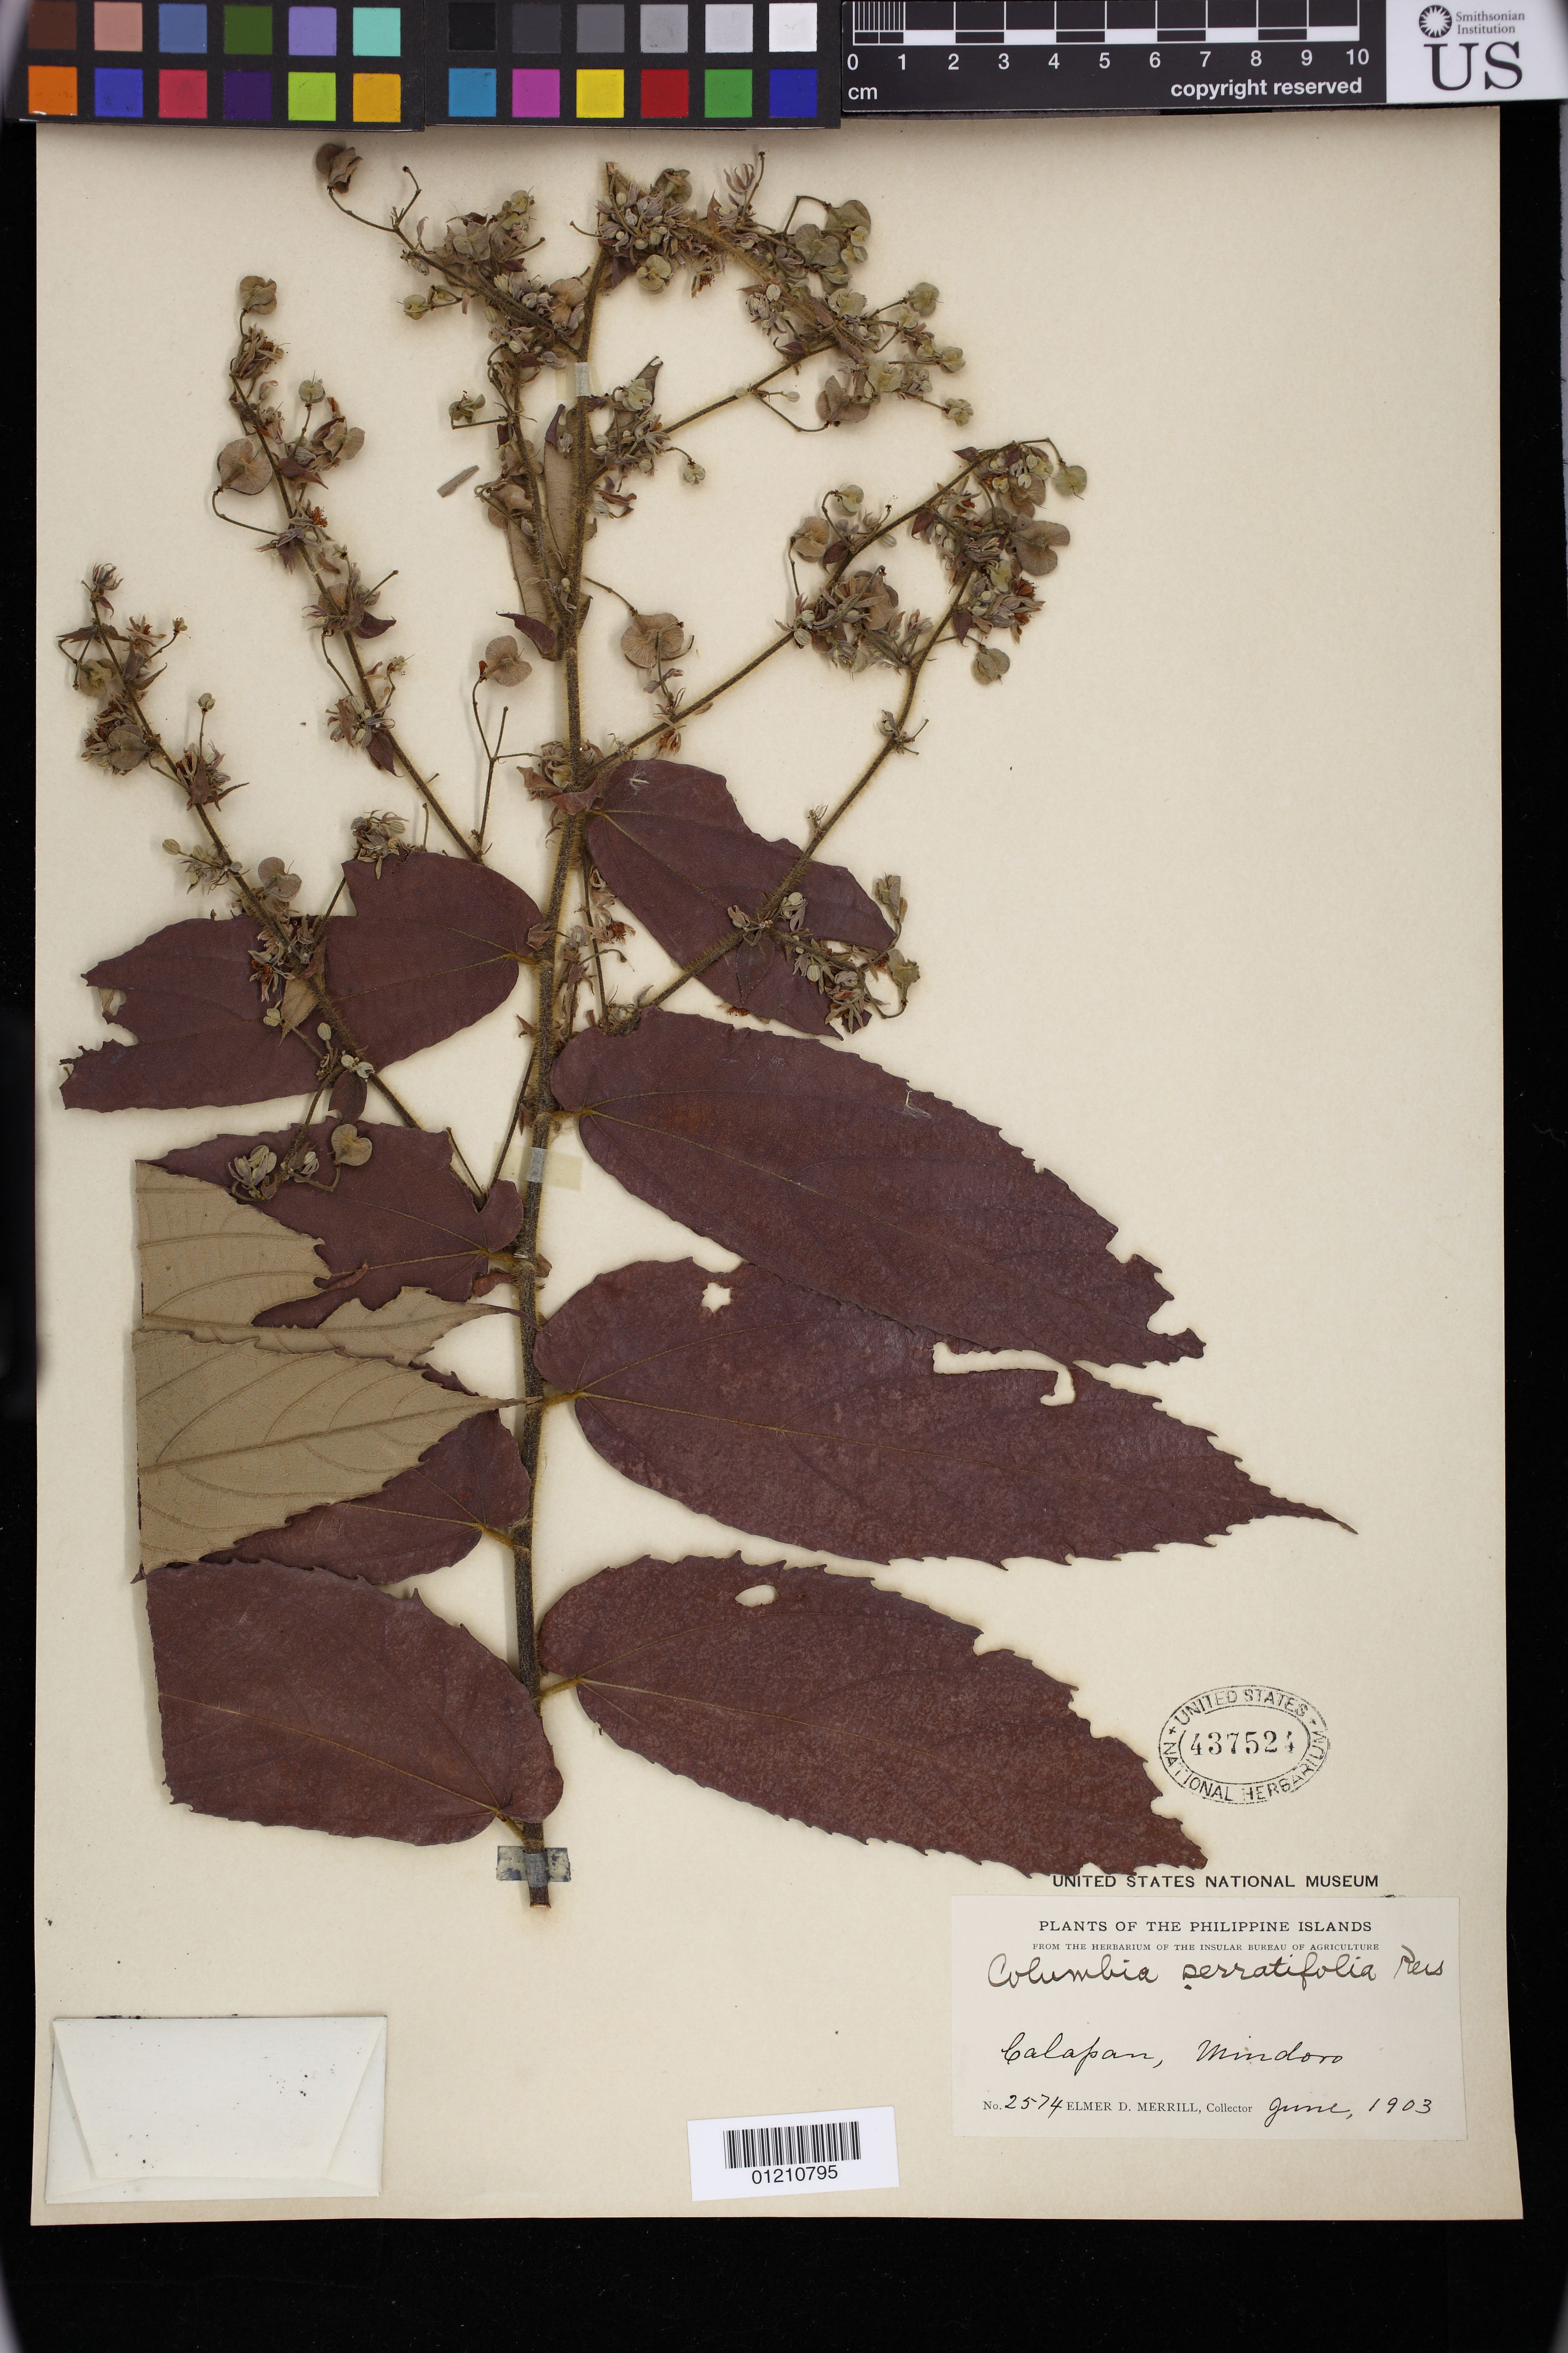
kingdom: Plantae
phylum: Tracheophyta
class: Magnoliopsida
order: Malvales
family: Malvaceae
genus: Colona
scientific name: Colona serratifolia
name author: Cav.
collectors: E. D. Merrill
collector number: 2574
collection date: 1903-06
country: Philippines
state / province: Mimaropa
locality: Calapan, Mindoro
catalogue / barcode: US 437524